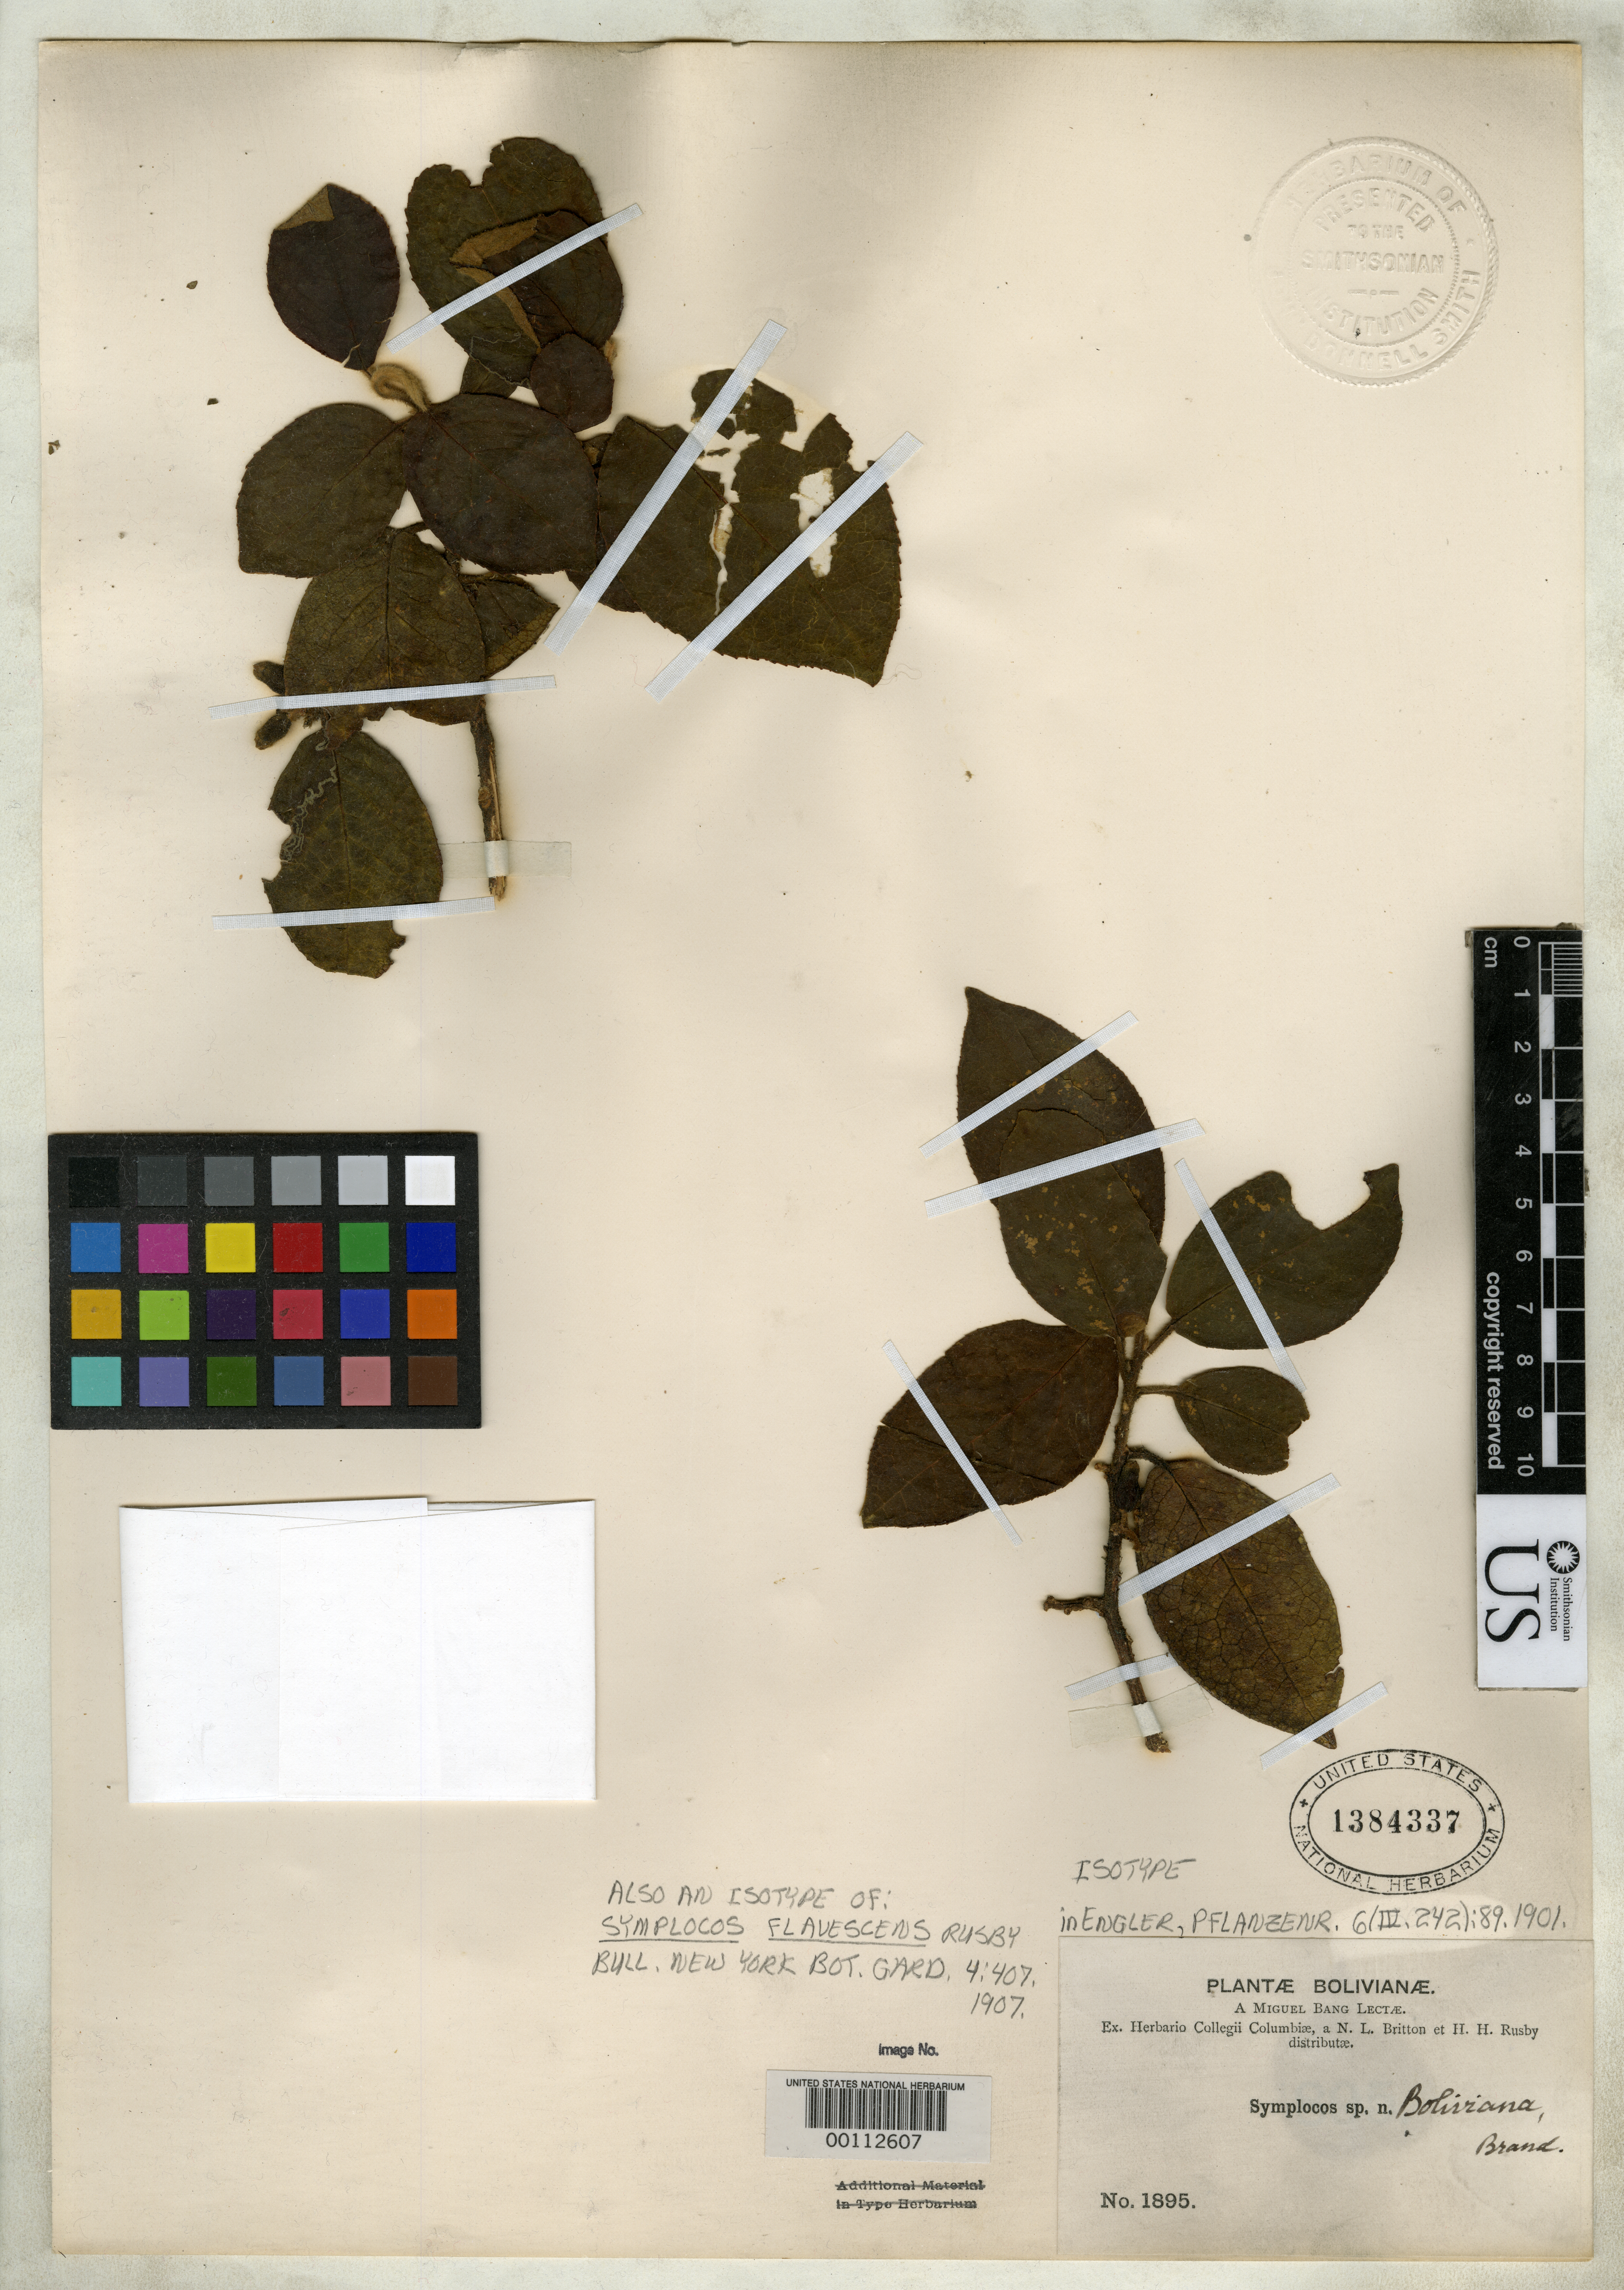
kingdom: Plantae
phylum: Tracheophyta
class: Magnoliopsida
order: Ericales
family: Symplocaceae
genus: Symplocos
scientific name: Symplocos boliviana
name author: Brand in Engl.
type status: Isotype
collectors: M. Bang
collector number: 1895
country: Bolivia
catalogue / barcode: US 1384337